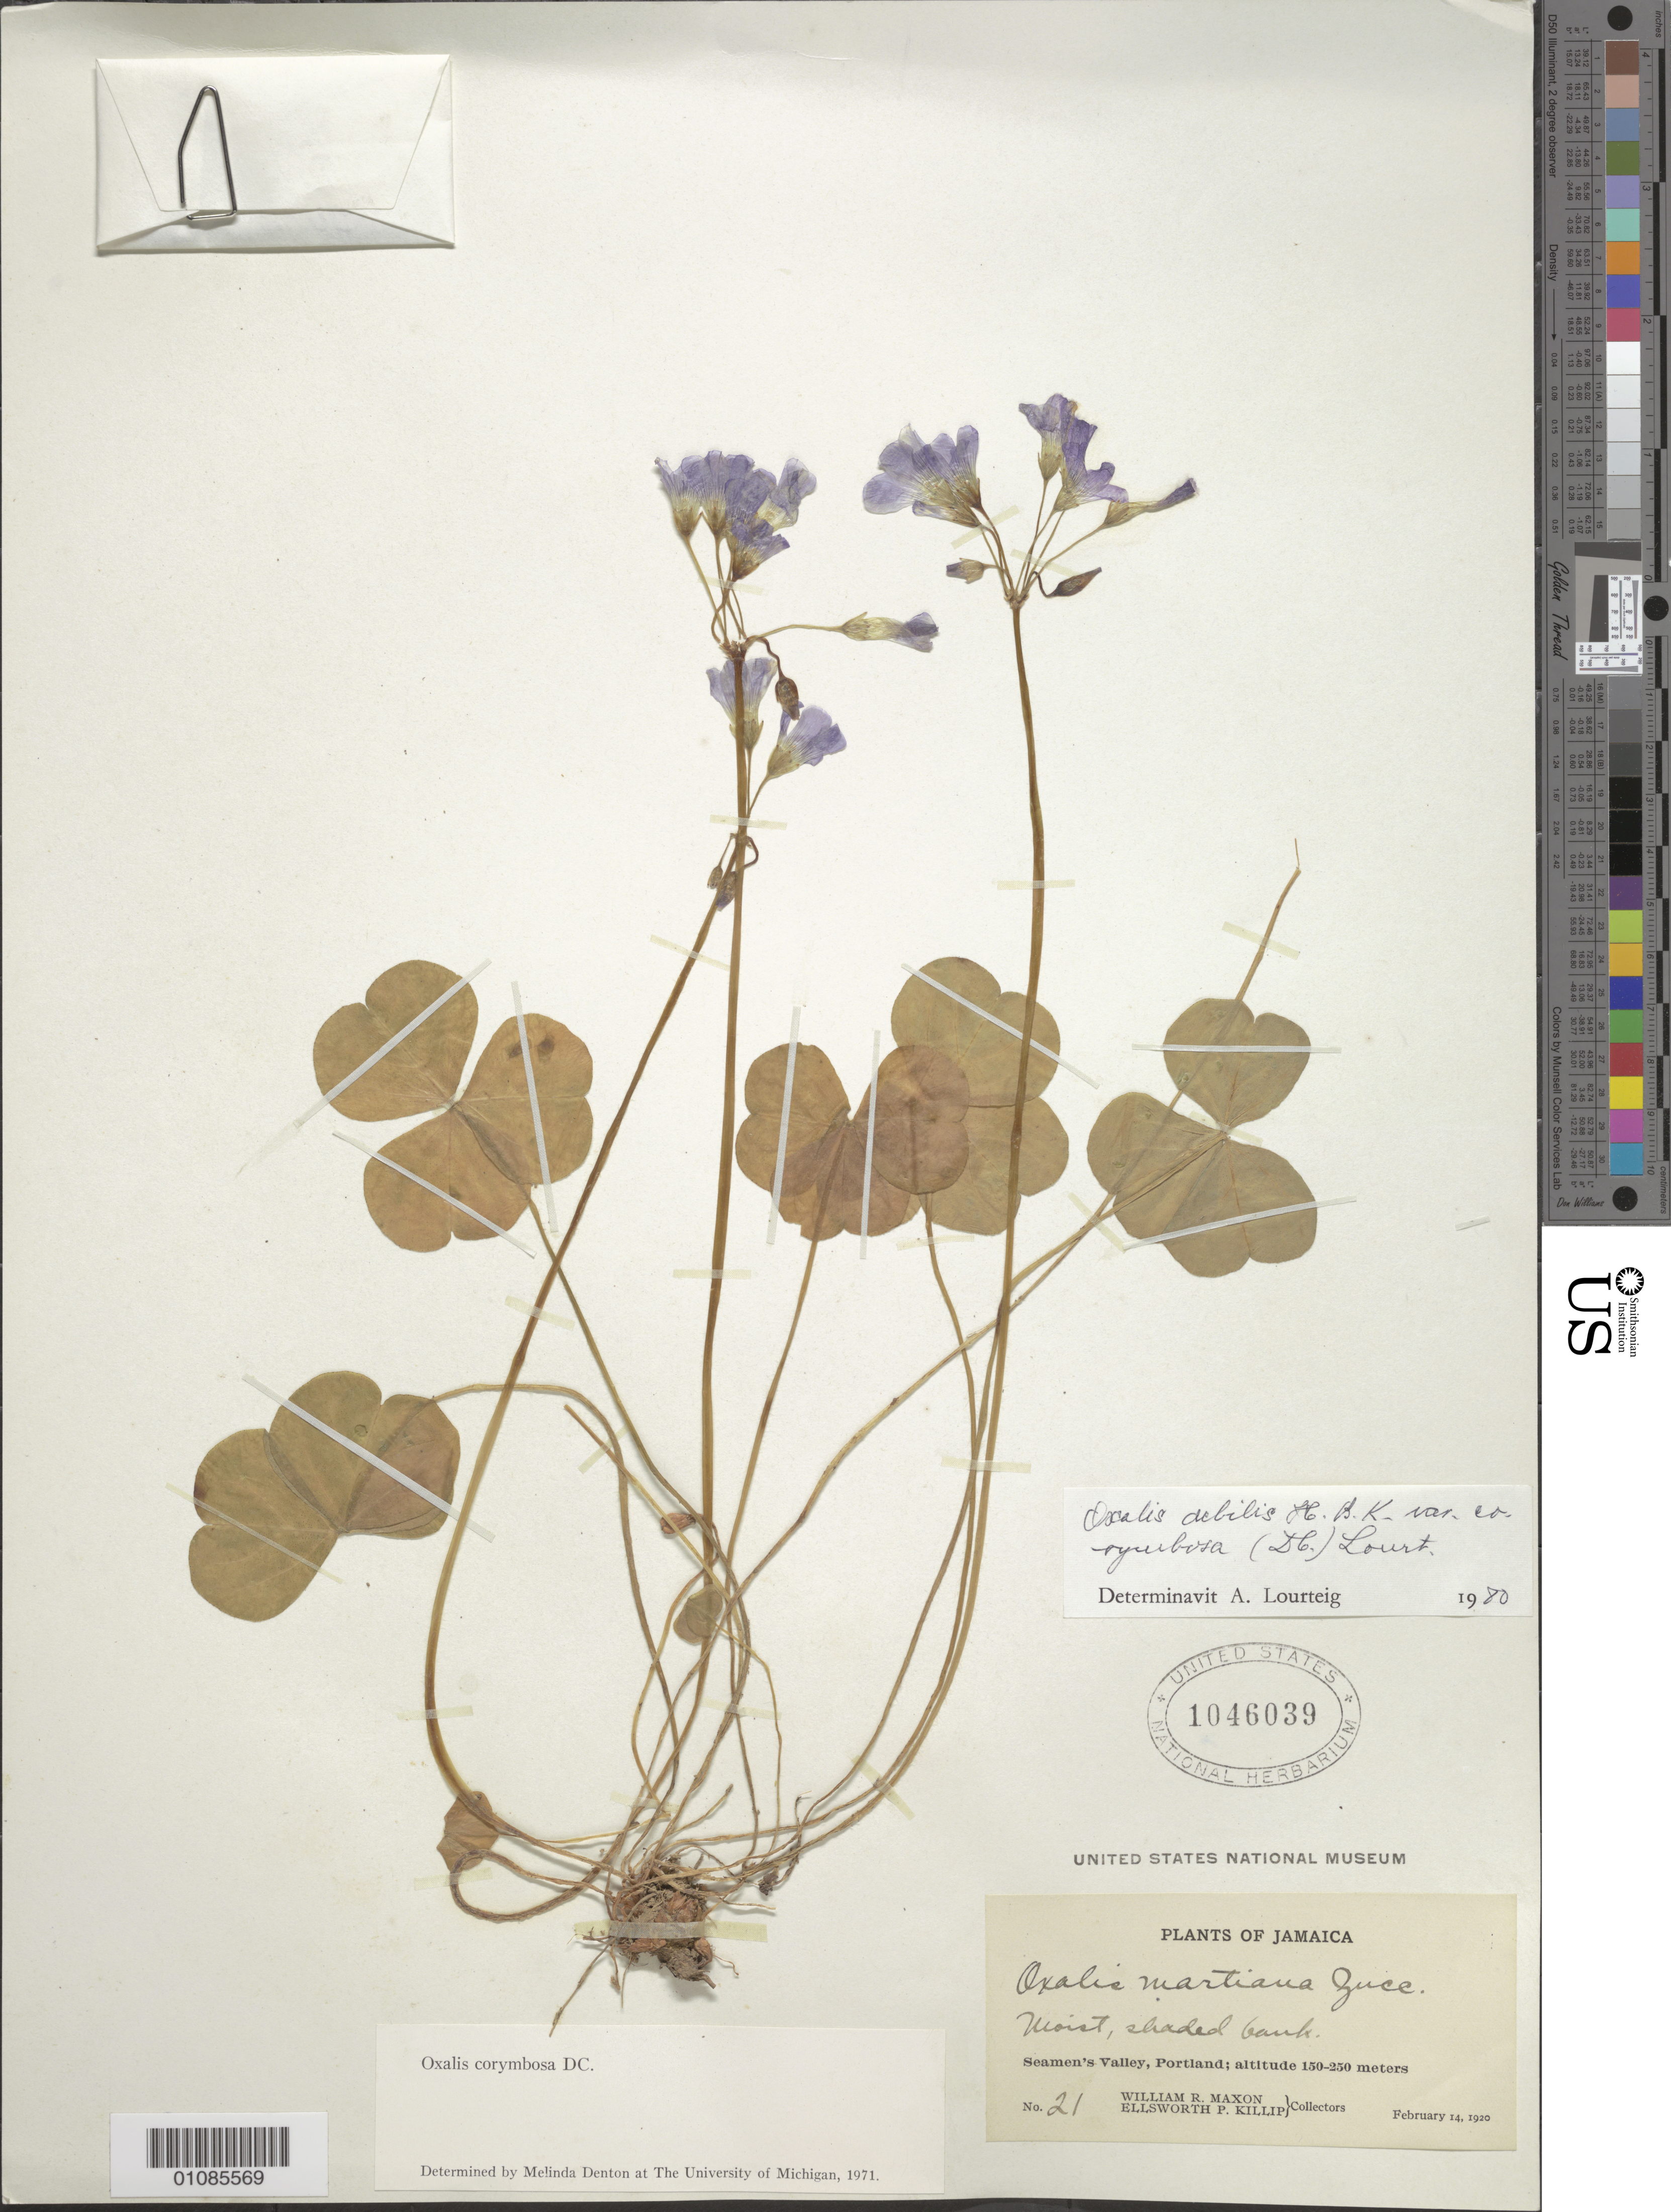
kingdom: Plantae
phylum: Tracheophyta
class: Magnoliopsida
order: Oxalidales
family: Oxalidaceae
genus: Oxalis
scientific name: Oxalis debilis var. corymbosa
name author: (DC.) Lourteig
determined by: Lourteig, A.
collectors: W. R. Maxon & E. P. Killip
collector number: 21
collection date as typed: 14 Feb 1920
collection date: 1920-02-14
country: Jamaica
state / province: Portland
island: Jamaica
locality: Semen's Valley; Portland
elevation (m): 150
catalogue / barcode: US 1046039